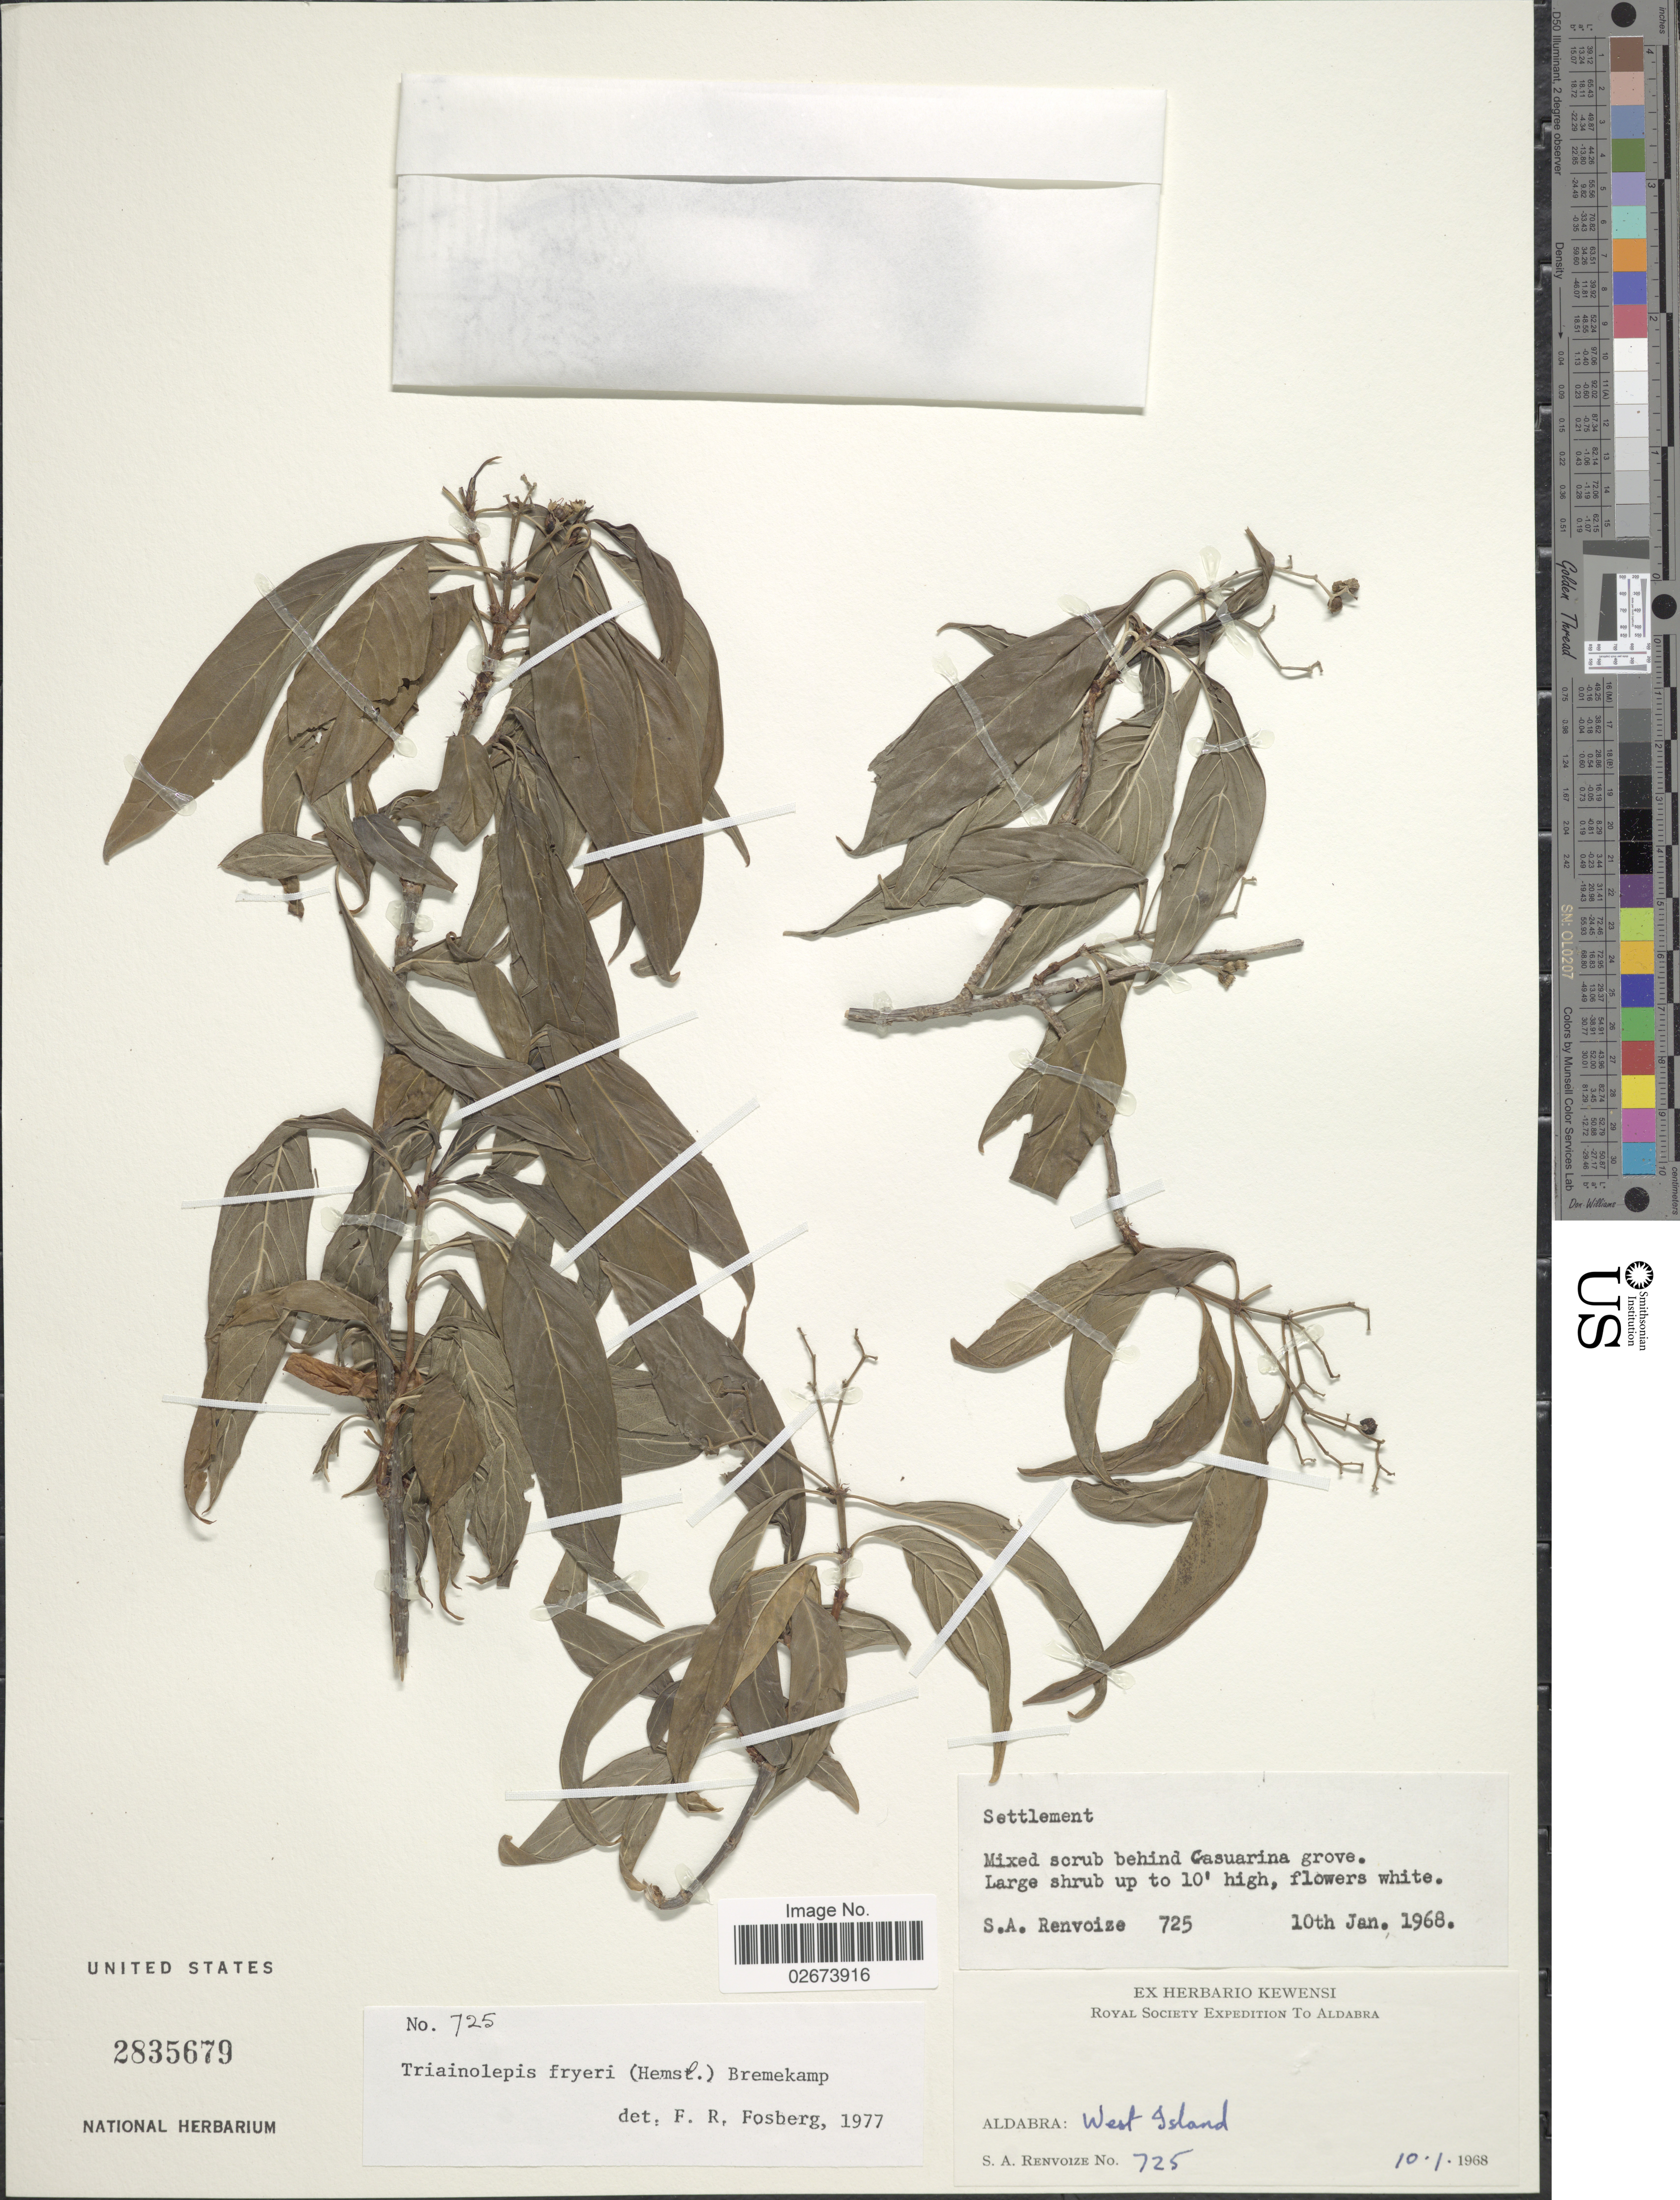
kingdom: Plantae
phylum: Tracheophyta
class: Magnoliopsida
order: Gentianales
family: Rubiaceae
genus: Triainolepis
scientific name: Triainolepis fryeri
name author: (Hemsl.) Bremek.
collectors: S. A. Renvoize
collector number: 725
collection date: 1968-01-10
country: Seychelles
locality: Aldabra: West Island. Settlement. Behind Casuarina grove.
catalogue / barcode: US 2835679